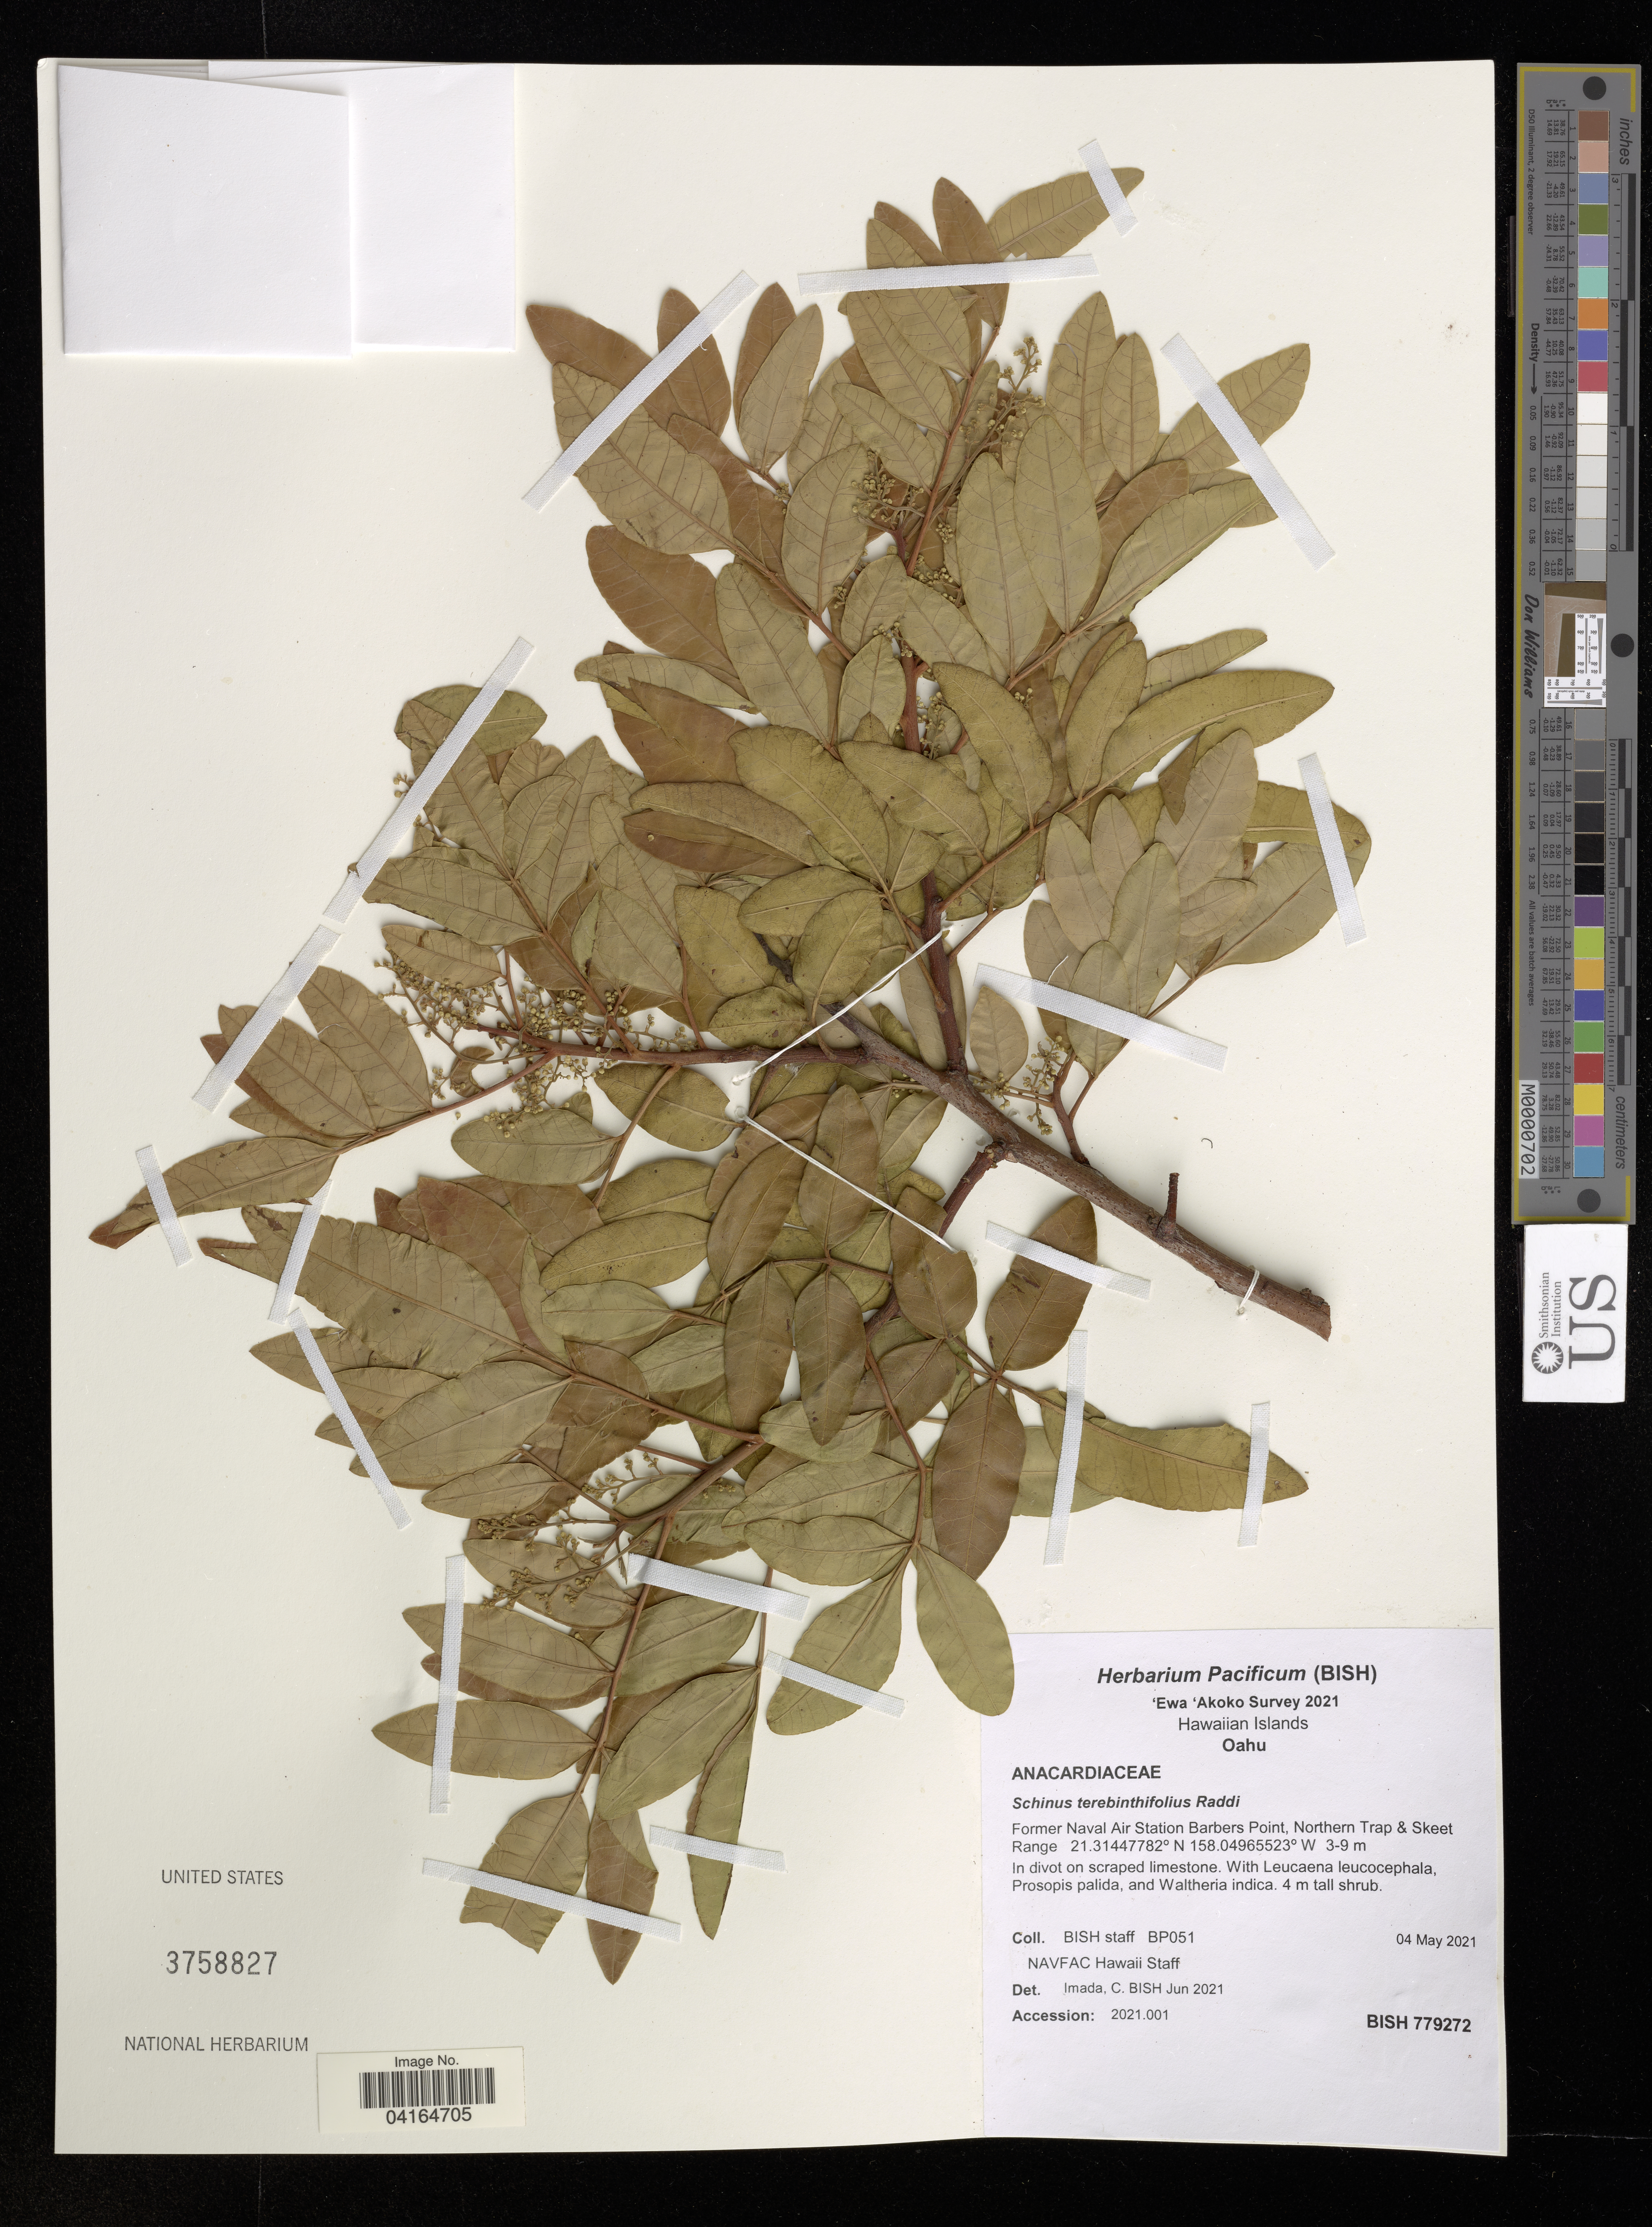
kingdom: Plantae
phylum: Tracheophyta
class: Magnoliopsida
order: Sapindales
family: Anacardiaceae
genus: Schinus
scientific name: Schinus terebinthifolia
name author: Raddi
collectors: Bernice P. Bishop Museum & N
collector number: BP051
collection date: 2021-05-04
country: United States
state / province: Hawaii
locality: Hawaiian Islands. Oahu. Former Naval Air Station Barbers Point, Northern Trap & Skeet Range.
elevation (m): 3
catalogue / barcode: US 3758827